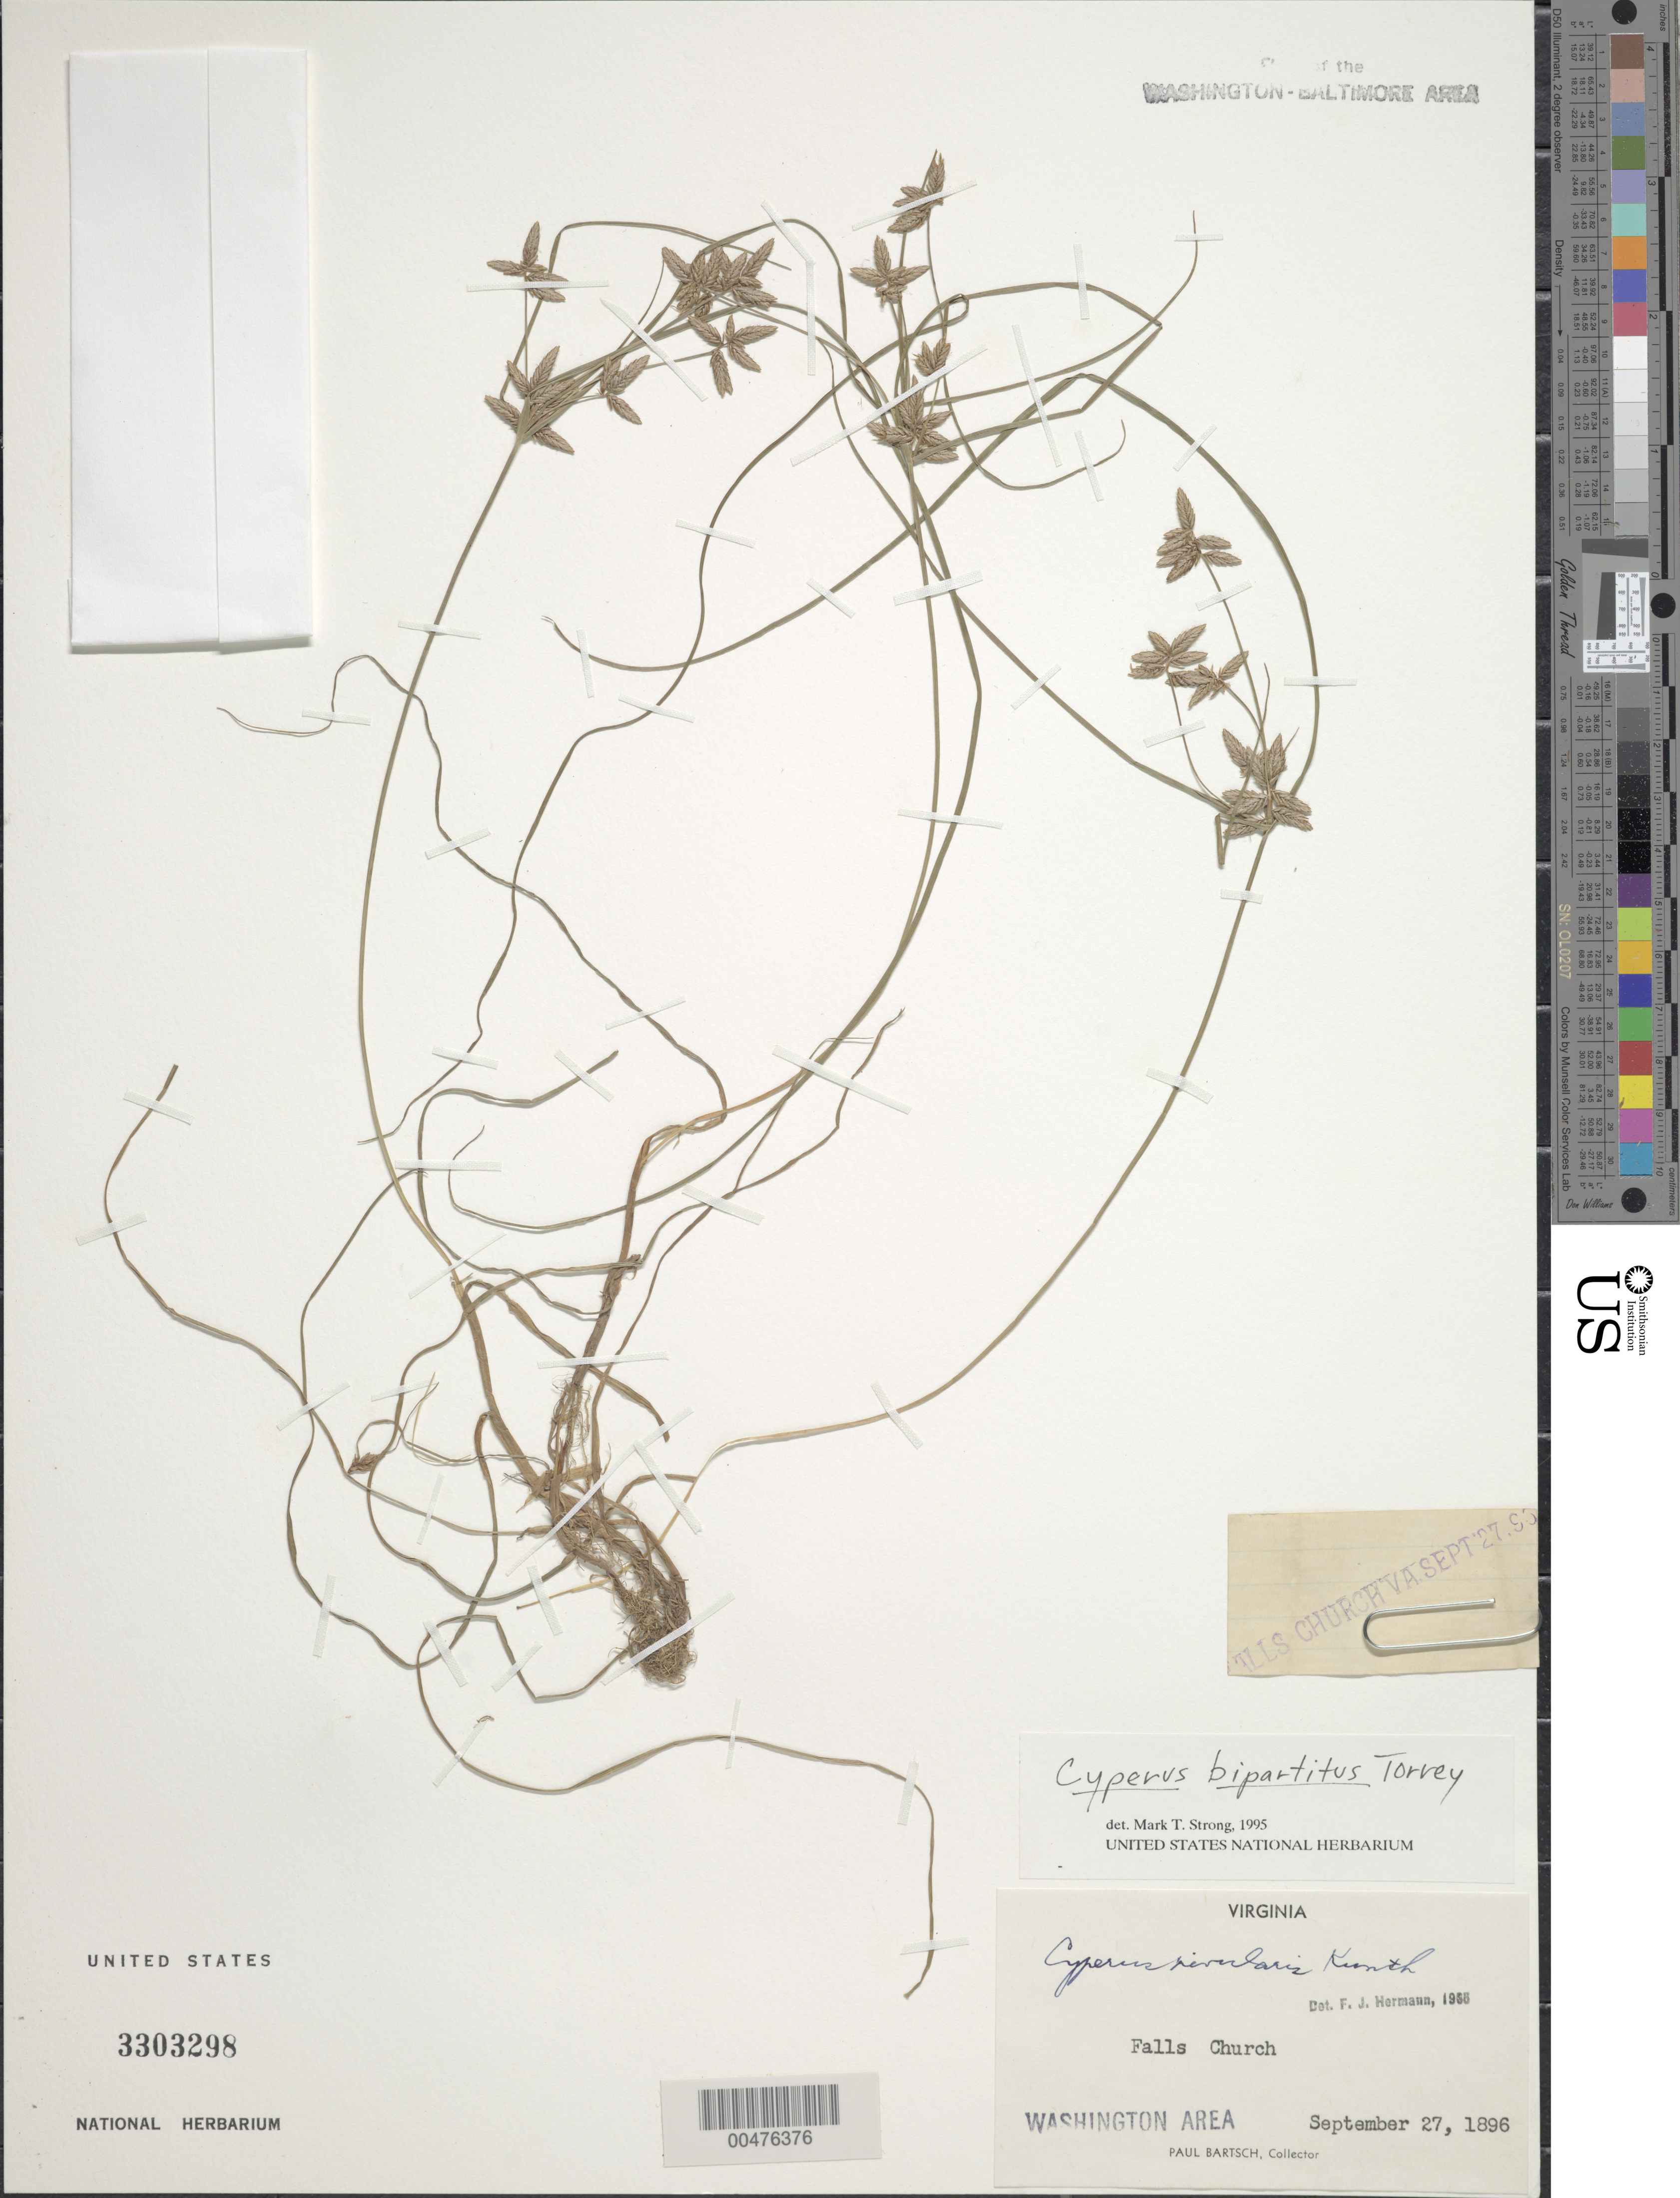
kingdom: Plantae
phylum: Tracheophyta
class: Liliopsida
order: Poales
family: Cyperaceae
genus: Cyperus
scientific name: Cyperus bipartitus Torr.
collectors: P. Bartsch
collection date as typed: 27 Sep 1896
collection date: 1896-09-27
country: United States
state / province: Virginia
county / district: City of Falls Church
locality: Falls Church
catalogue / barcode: US 3303298